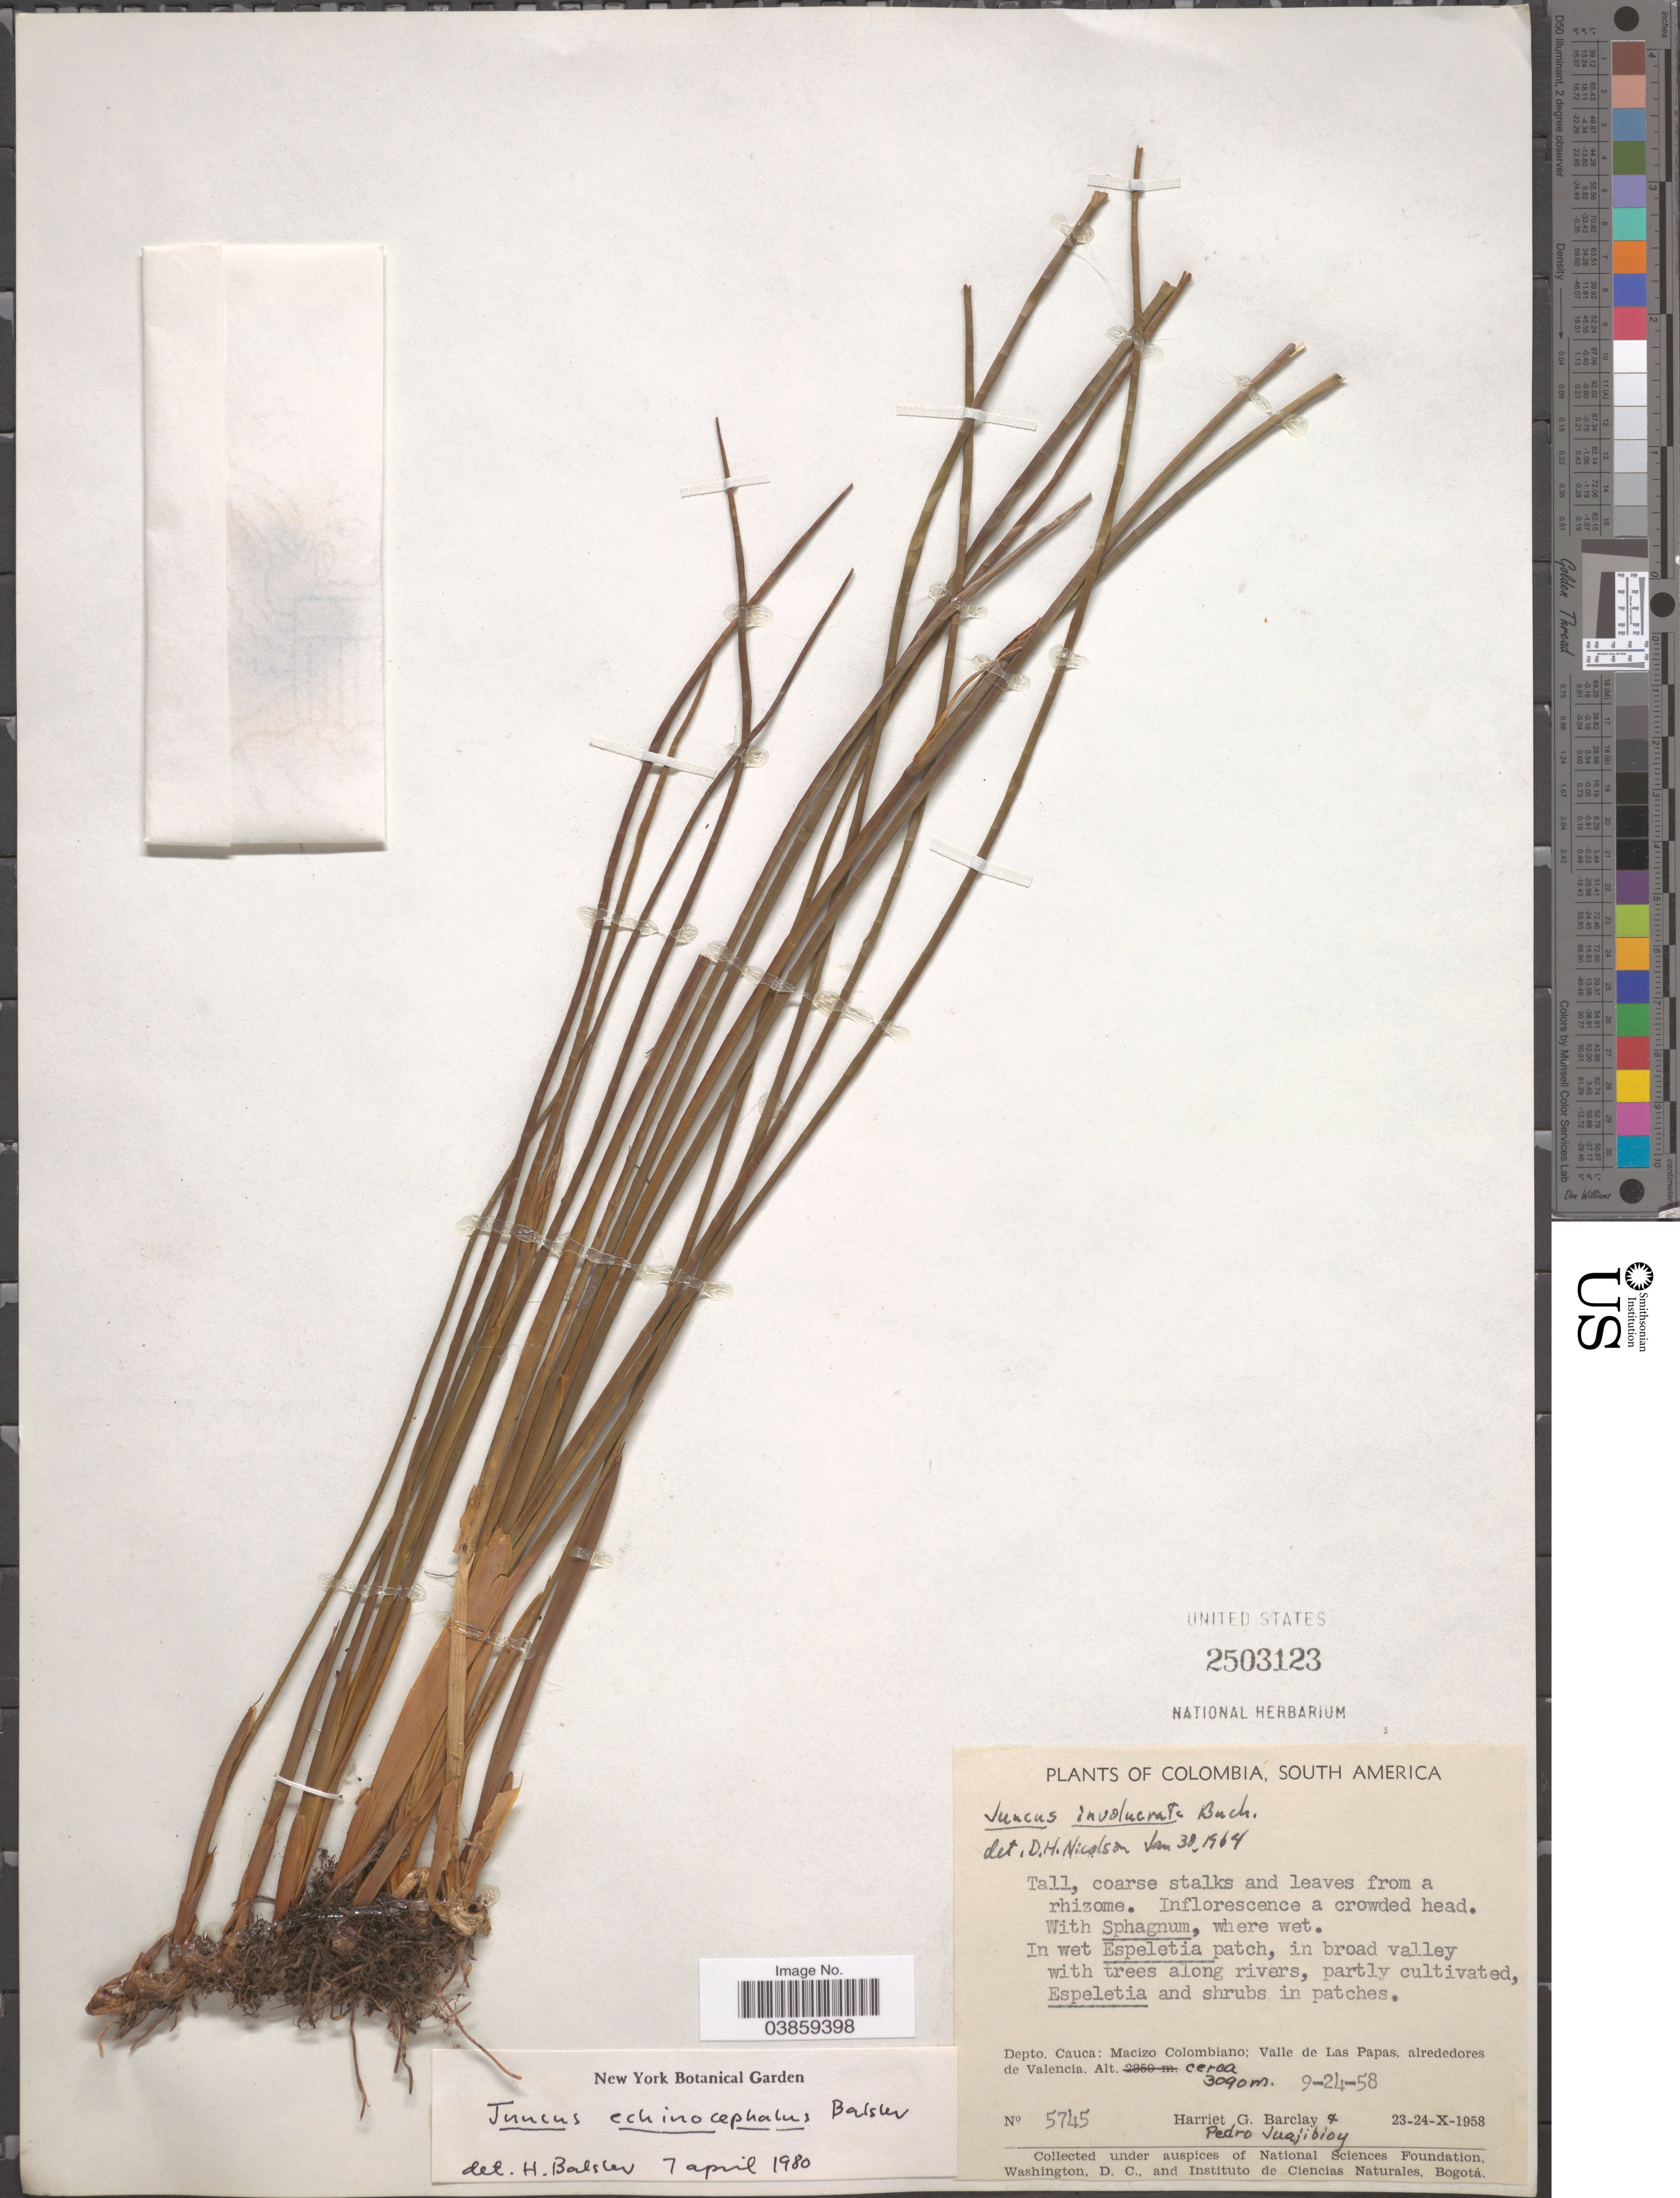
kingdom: Plantae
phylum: Tracheophyta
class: Liliopsida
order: Poales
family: Juncaceae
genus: Juncus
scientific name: Juncus echinocephalus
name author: Balslev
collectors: H. G. Barclay & P. Juajibioy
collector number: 5745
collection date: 1958-10-23/1958-10-24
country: Colombia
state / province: Cauca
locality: Depto. Cauca: Macizo Colombiano; Valle de Las Papas, alrededores de Valencia.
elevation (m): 3090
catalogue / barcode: US 2503123